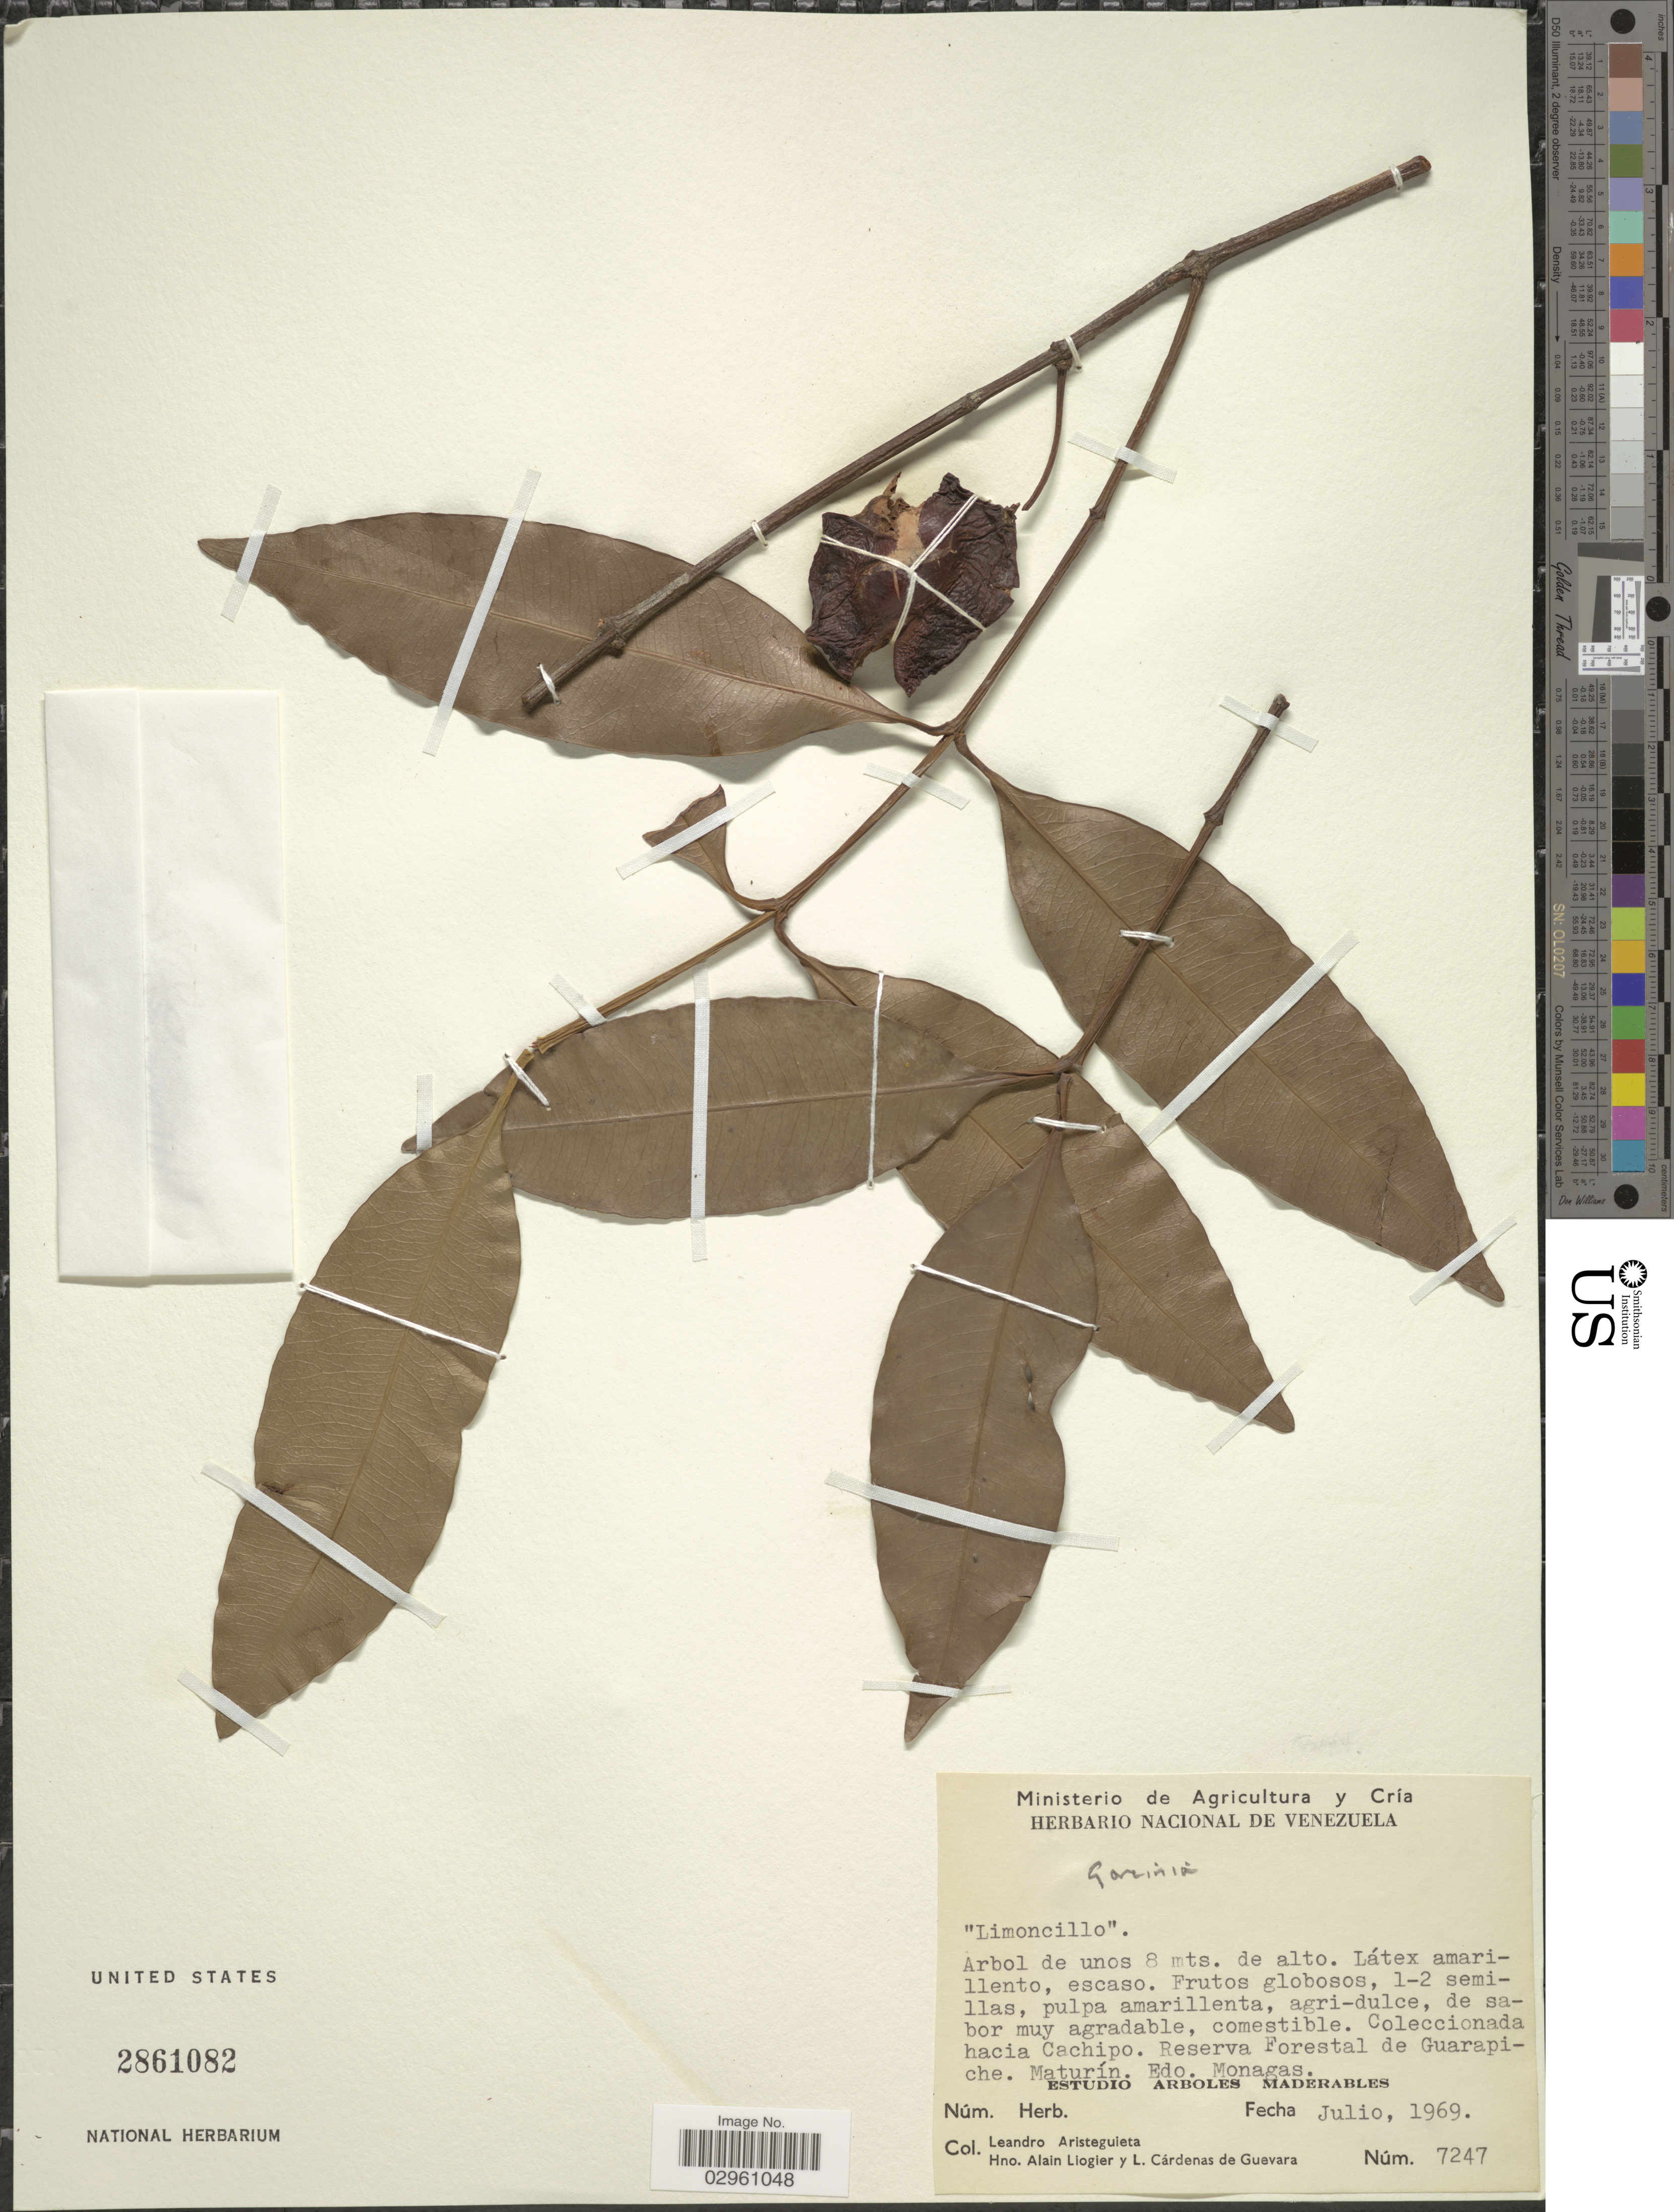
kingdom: Plantae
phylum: Tracheophyta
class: Magnoliopsida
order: Malpighiales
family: Clusiaceae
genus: Garcinia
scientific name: Garcinia sp.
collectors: L. Aristeguieta, A. H. Liogier & L. De Guevara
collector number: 7247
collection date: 1969-07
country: Venezuela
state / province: Monagas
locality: Hacia Cachipo. Reserva Forestal de Guarapiche. Maturín. Edo. Monagas.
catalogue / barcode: US 2861082